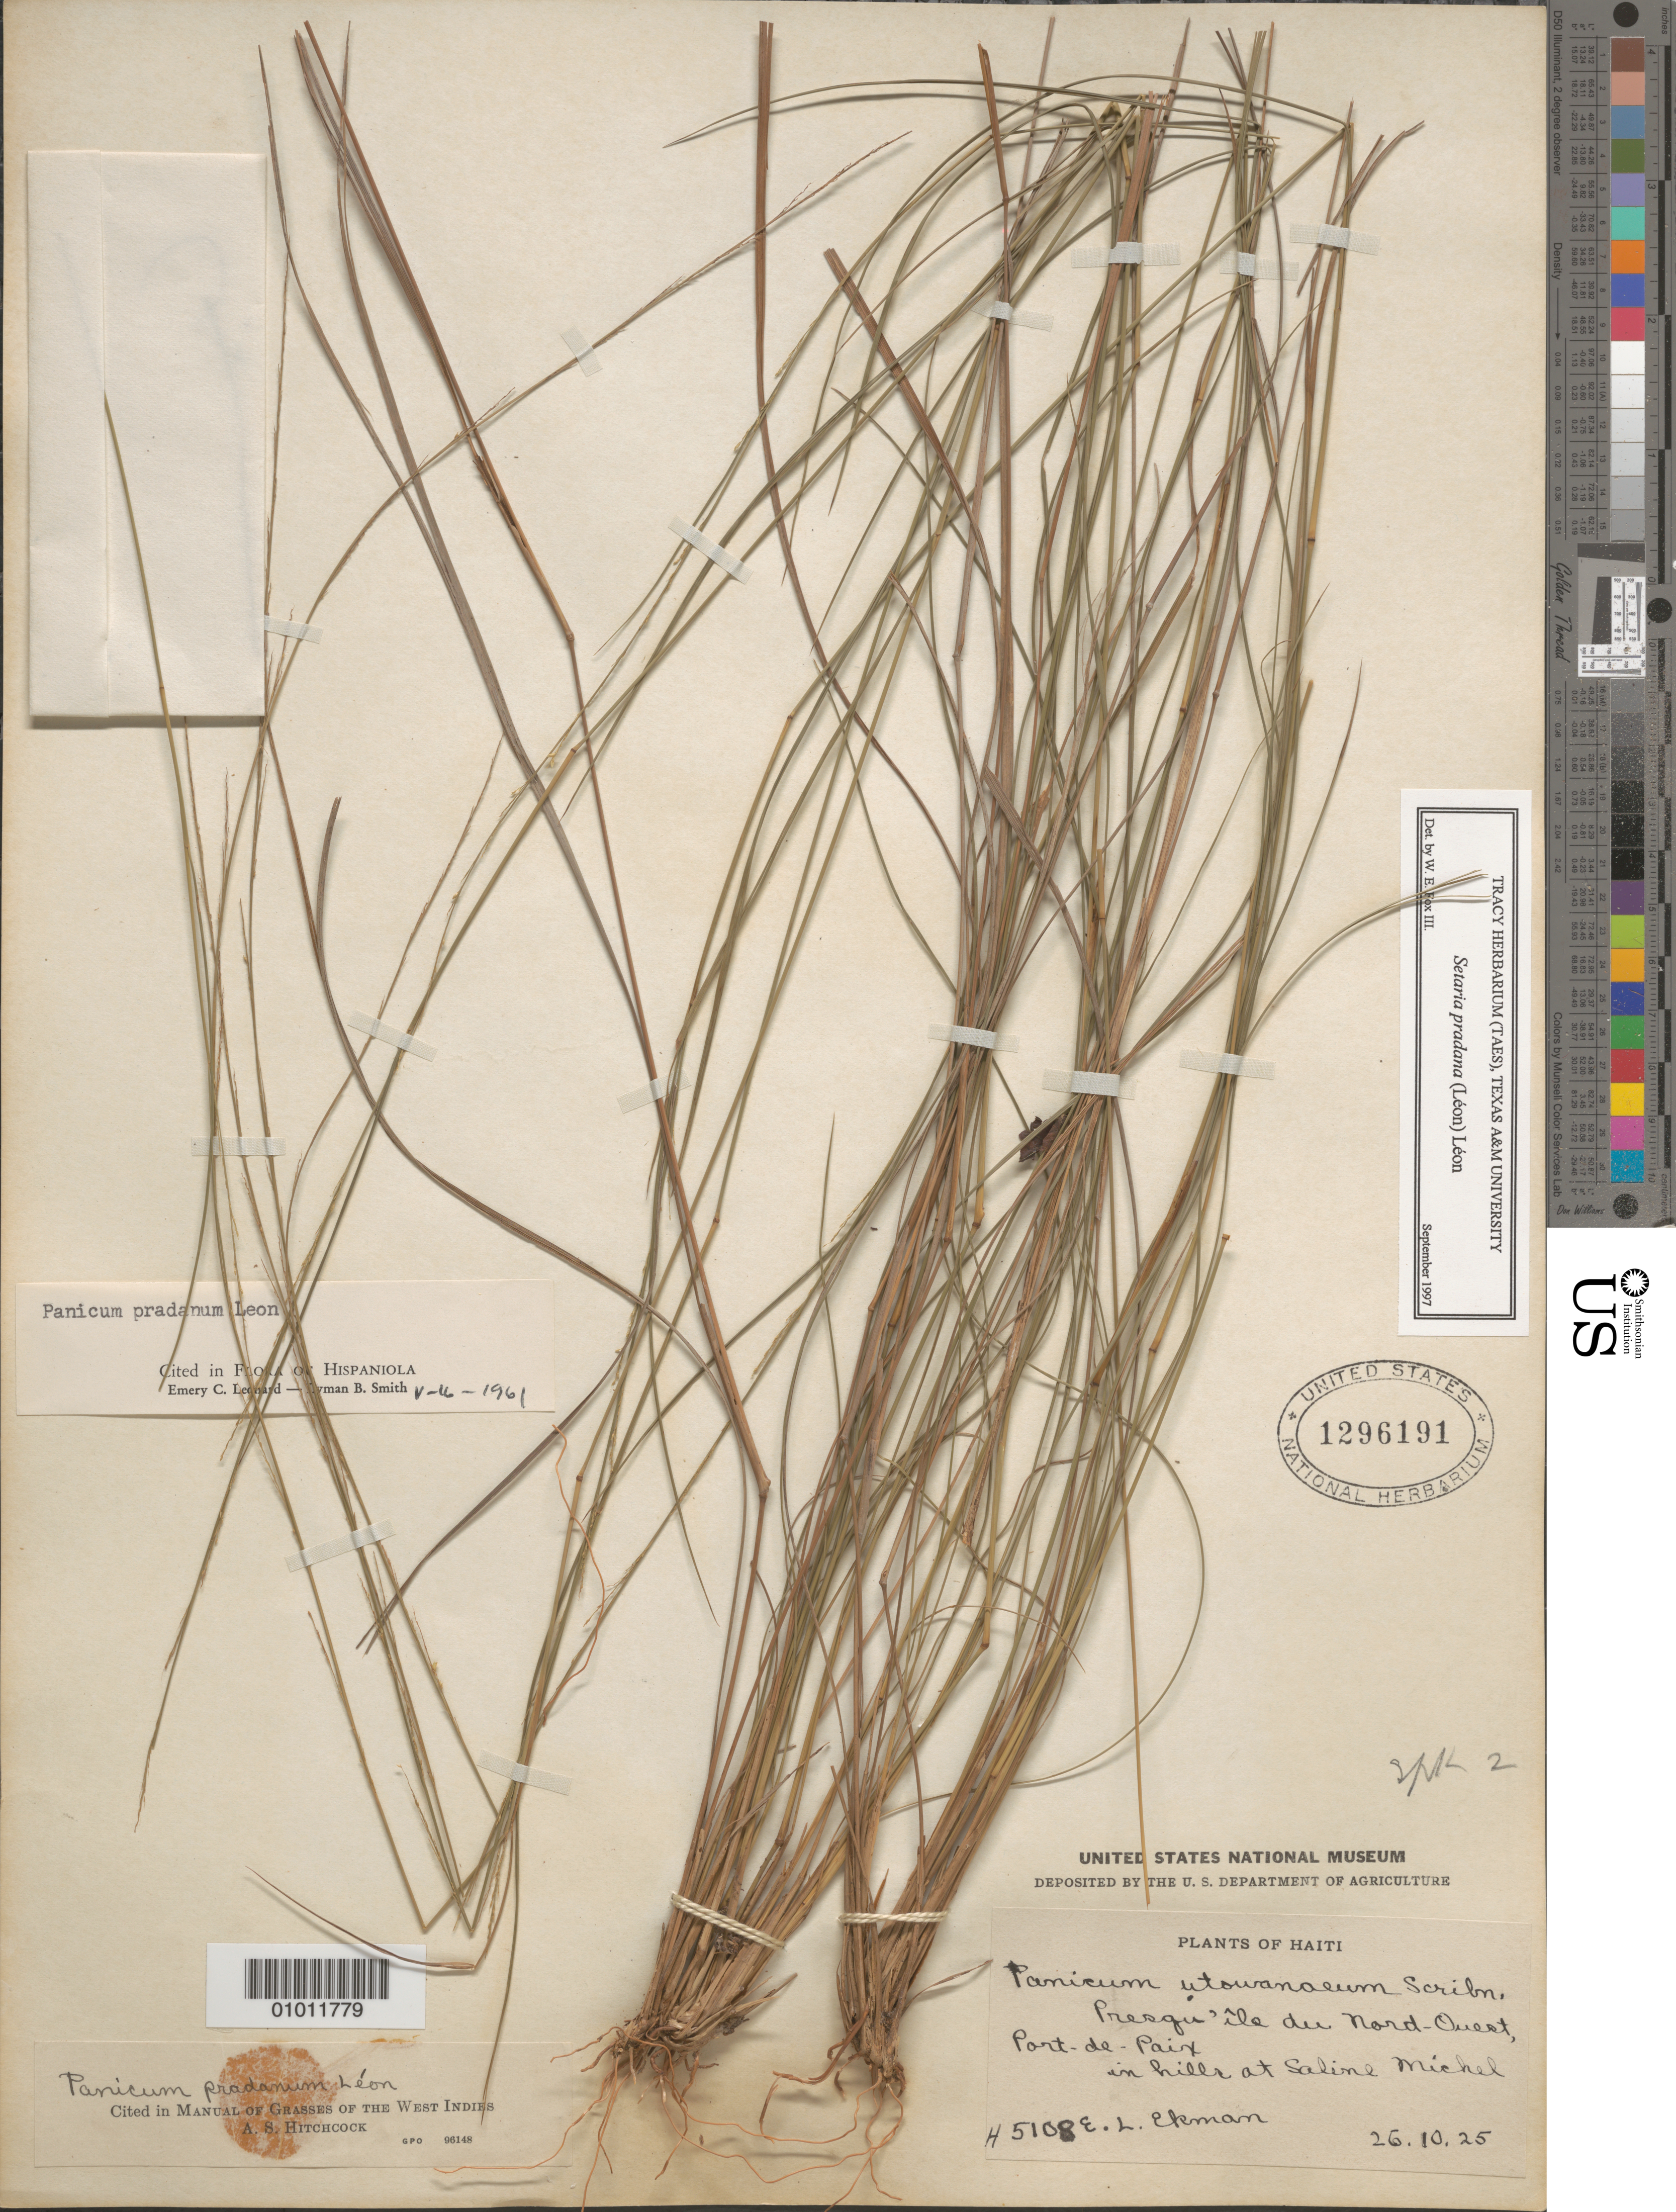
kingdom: Plantae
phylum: Tracheophyta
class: Liliopsida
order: Poales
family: Poaceae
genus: Panicum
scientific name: Panicum pradanum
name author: León ex Hitchc.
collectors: E. L. Ekman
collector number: H 5100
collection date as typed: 26 Oct 1925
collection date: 1925-10-26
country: Haiti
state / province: Nord-Óuest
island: Hispaniola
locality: Port-de-Paix, Saline Michel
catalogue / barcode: US 1296191